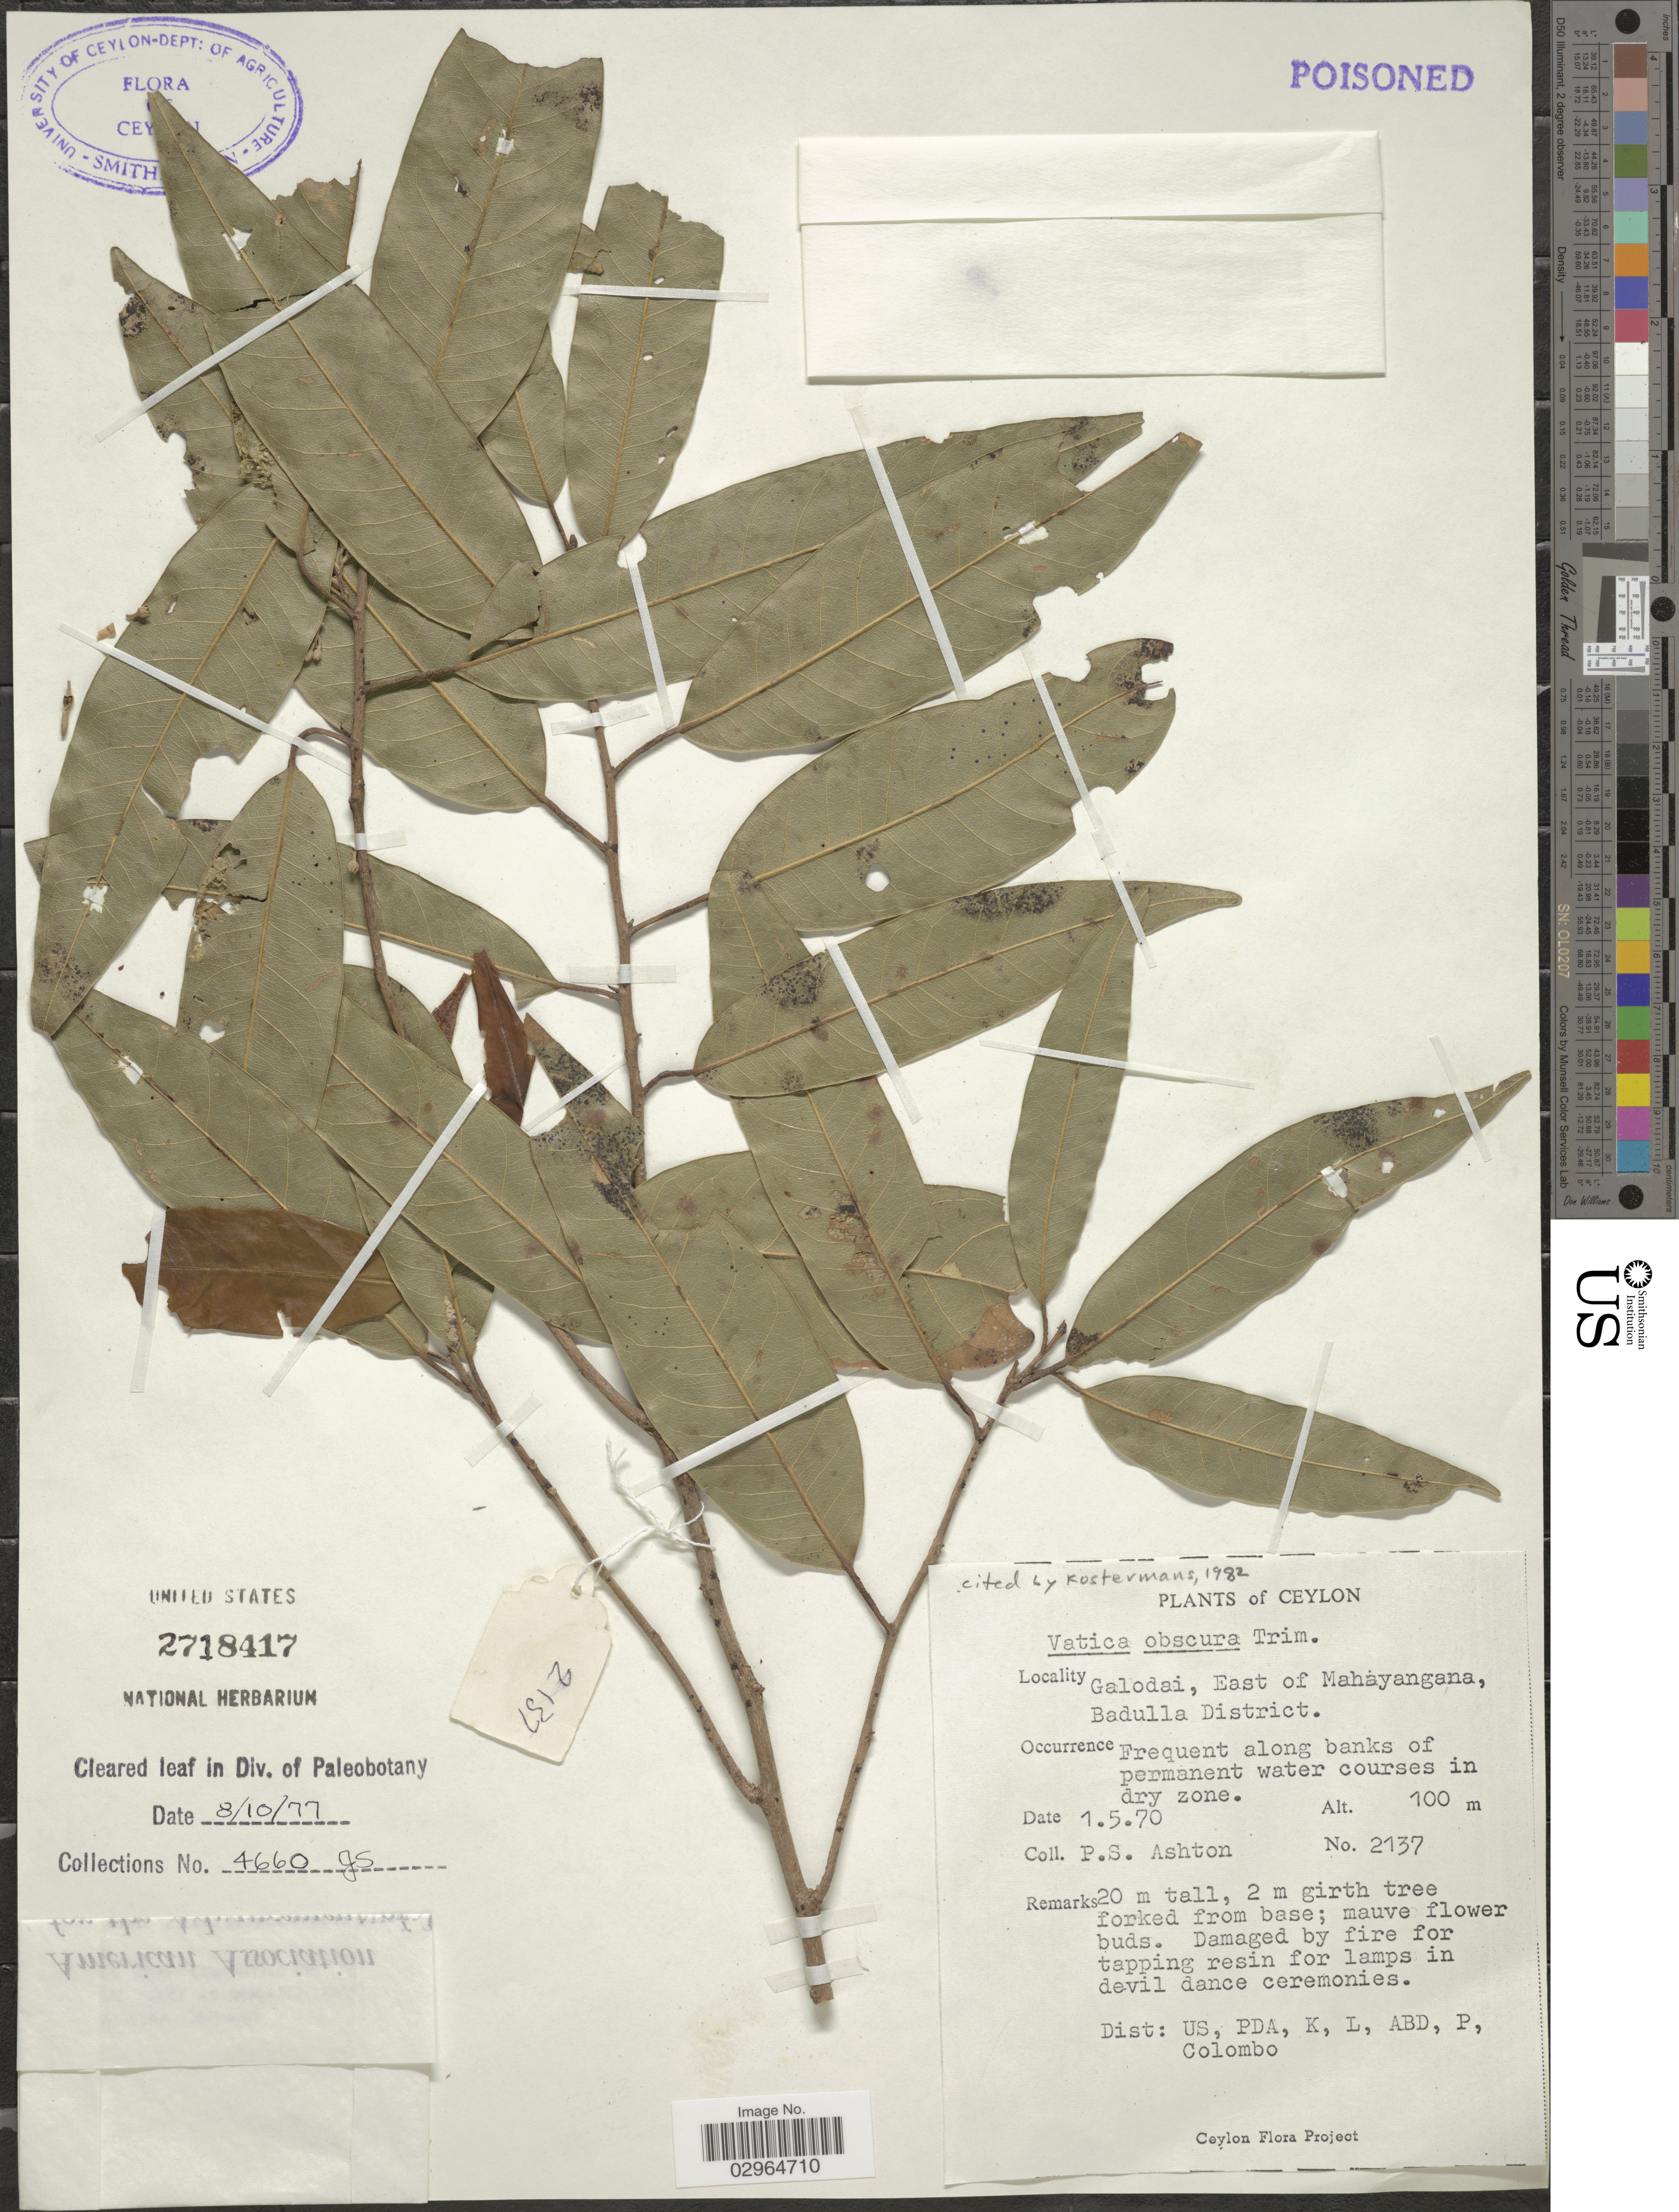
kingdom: Plantae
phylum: Tracheophyta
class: Magnoliopsida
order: Malvales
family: Dipterocarpaceae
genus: Vatica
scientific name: Vatica obscura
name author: Trimen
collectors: P. S. Ashton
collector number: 2137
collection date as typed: Transcribed d/m/y: 1/5/70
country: Sri Lanka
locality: Ceylon. Galodai, East of Mahayangana, Badulla District.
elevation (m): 100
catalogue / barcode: US 2718417